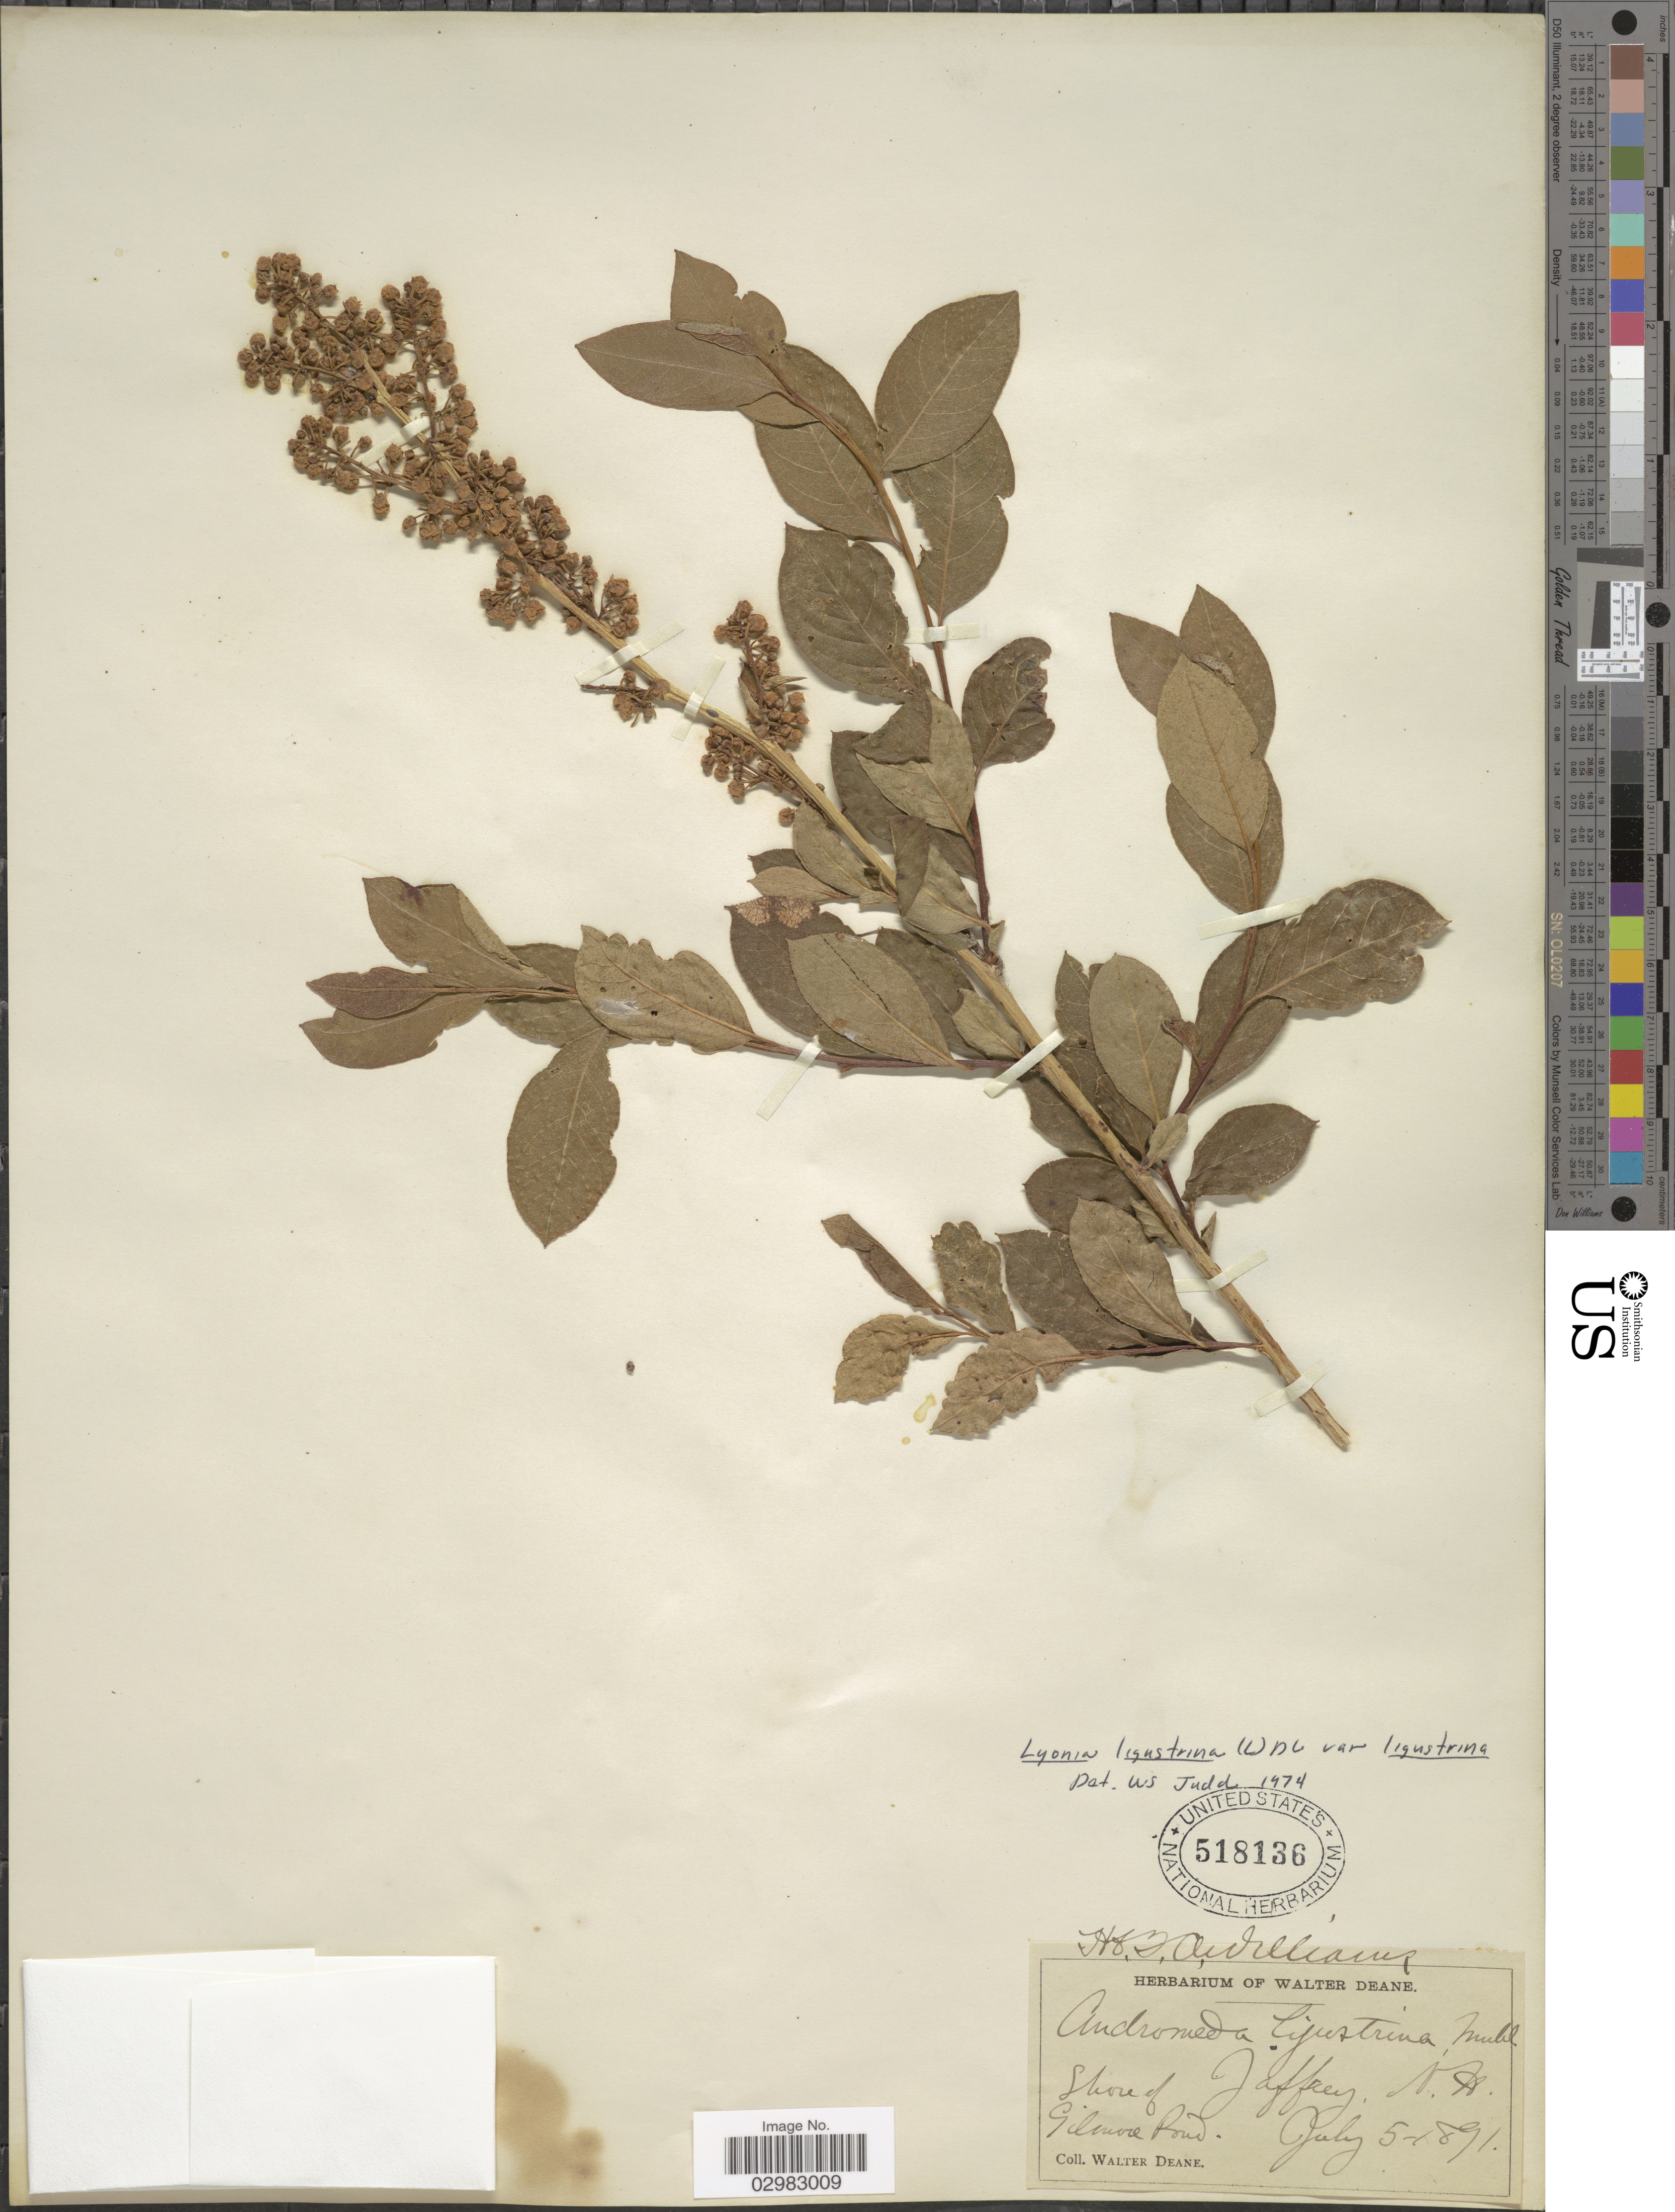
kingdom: Plantae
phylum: Tracheophyta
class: Magnoliopsida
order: Ericales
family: Ericaceae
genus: Lyonia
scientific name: Lyonia ligustrina var. ligustrina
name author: (L.) DC.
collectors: W. Deane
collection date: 1891-07-05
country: United States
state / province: New Hampshire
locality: Shore of Jaffrey, Gilmore Pond.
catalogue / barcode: US 518136